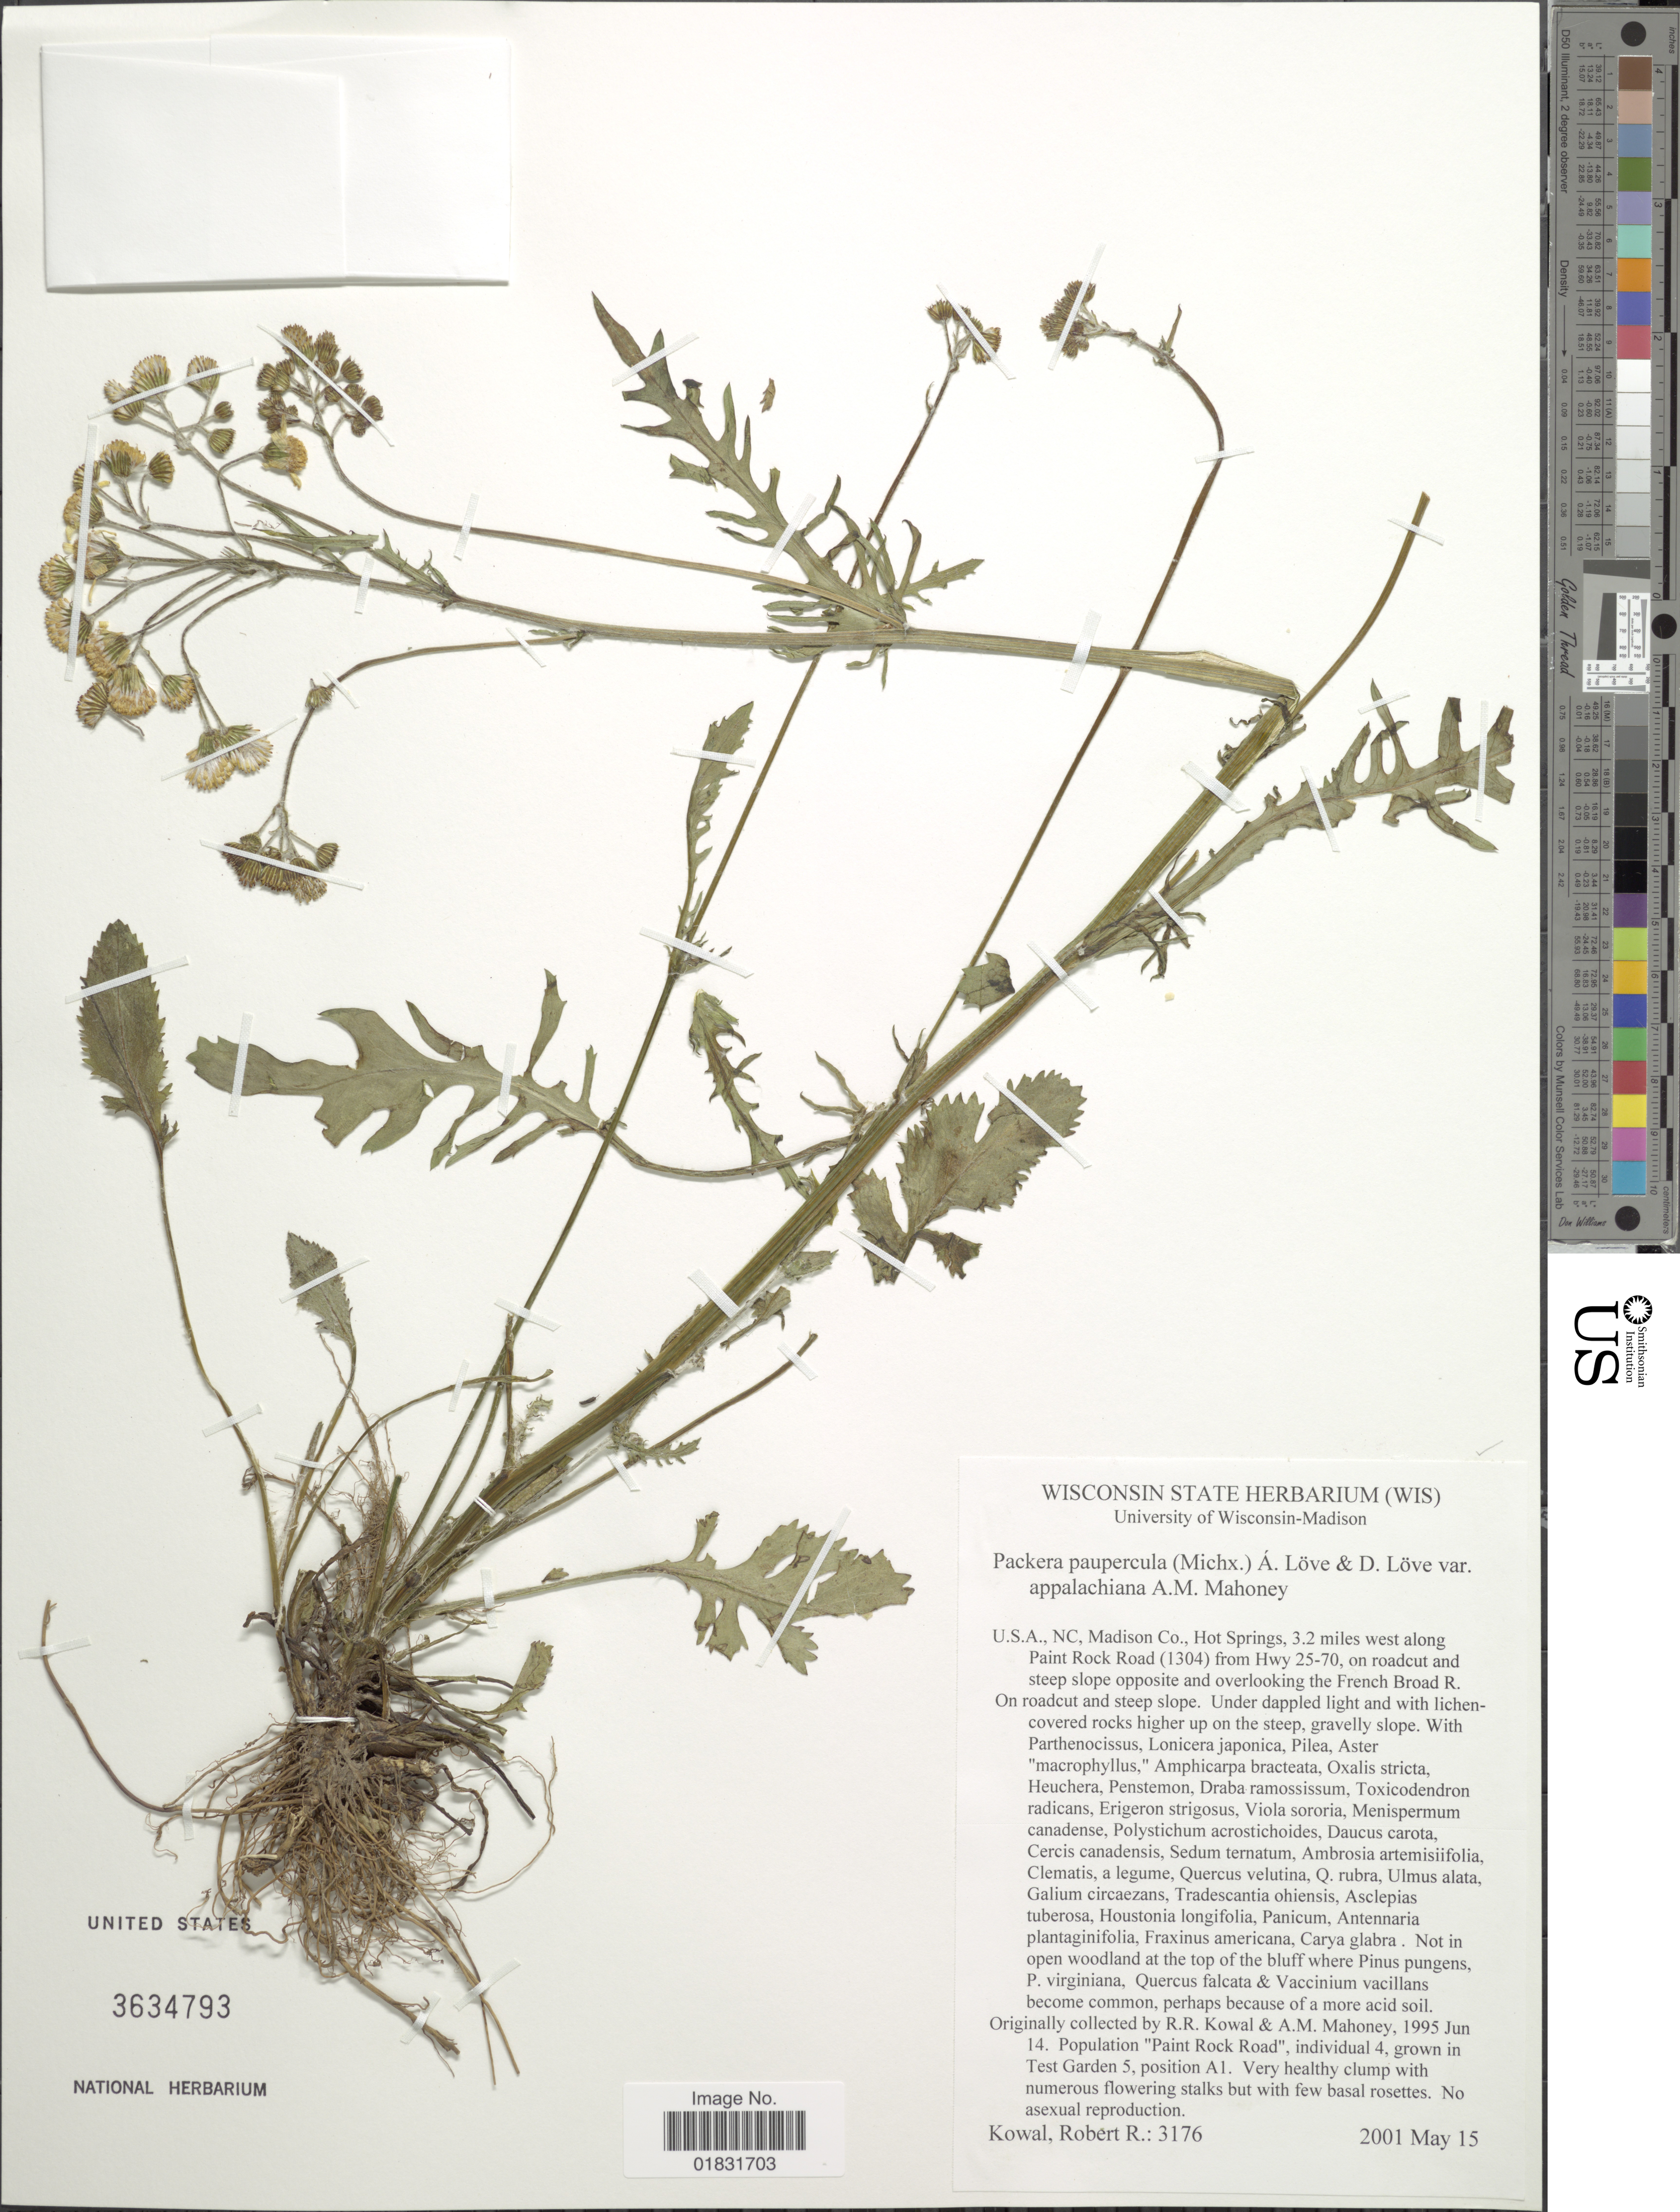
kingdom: Plantae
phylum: Tracheophyta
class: Magnoliopsida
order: Asterales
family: Asteraceae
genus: Packera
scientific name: Packera paupercula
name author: (Michx.) Á. Löve & D. Löve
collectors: R. Kowal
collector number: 3176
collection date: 2001-05-15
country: United States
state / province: North Carolina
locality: Madison Co., Hot Springs, 3.2 miles west along Paint Rock Road(1304) from Hwy 25-70, on roadcut and steep slope opposite and overlooking the French Broad R. On roadcut and steep slope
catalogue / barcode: US 3634793